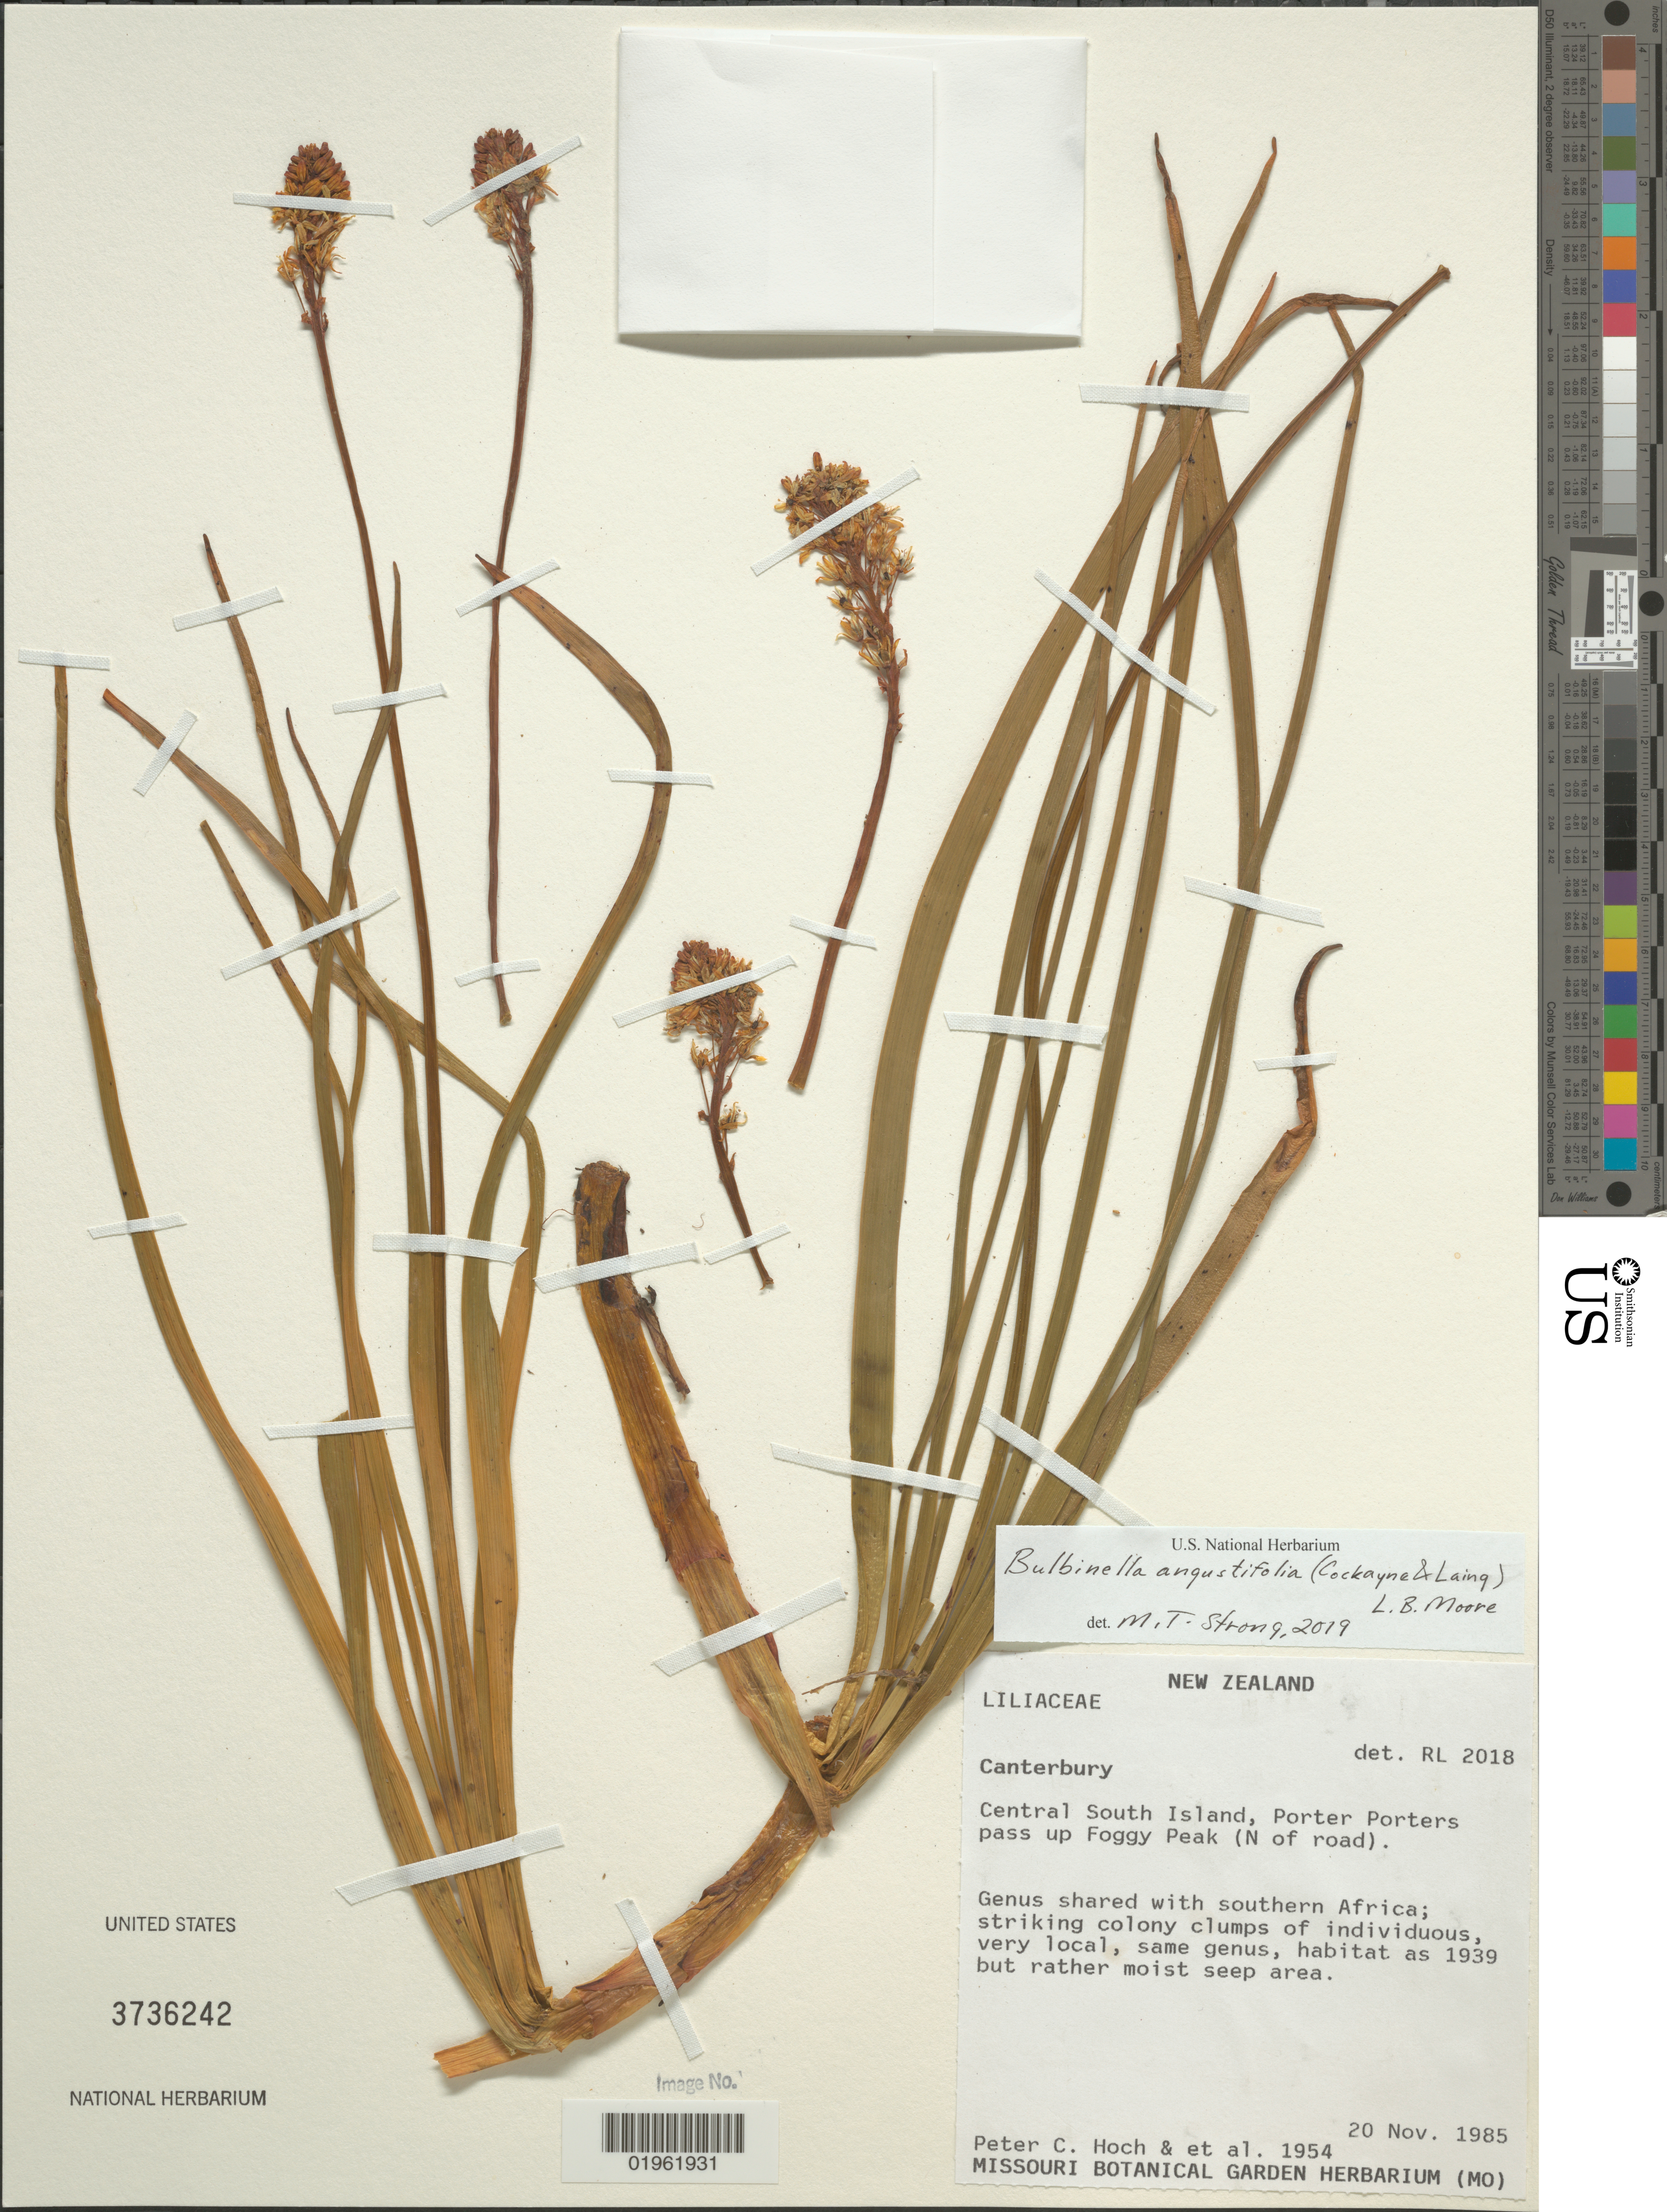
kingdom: Plantae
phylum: Tracheophyta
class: Liliopsida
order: Asparagales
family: Asphodelaceae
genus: Bulbinella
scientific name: Bulbinella angustifolia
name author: (Cockayne & Laing) L.B. Moore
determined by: Strong, M. T., (US), Smithsonian Institution - National Museum of Natural History (UNITED STATES)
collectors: P. C. Hoch & et al.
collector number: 1954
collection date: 1985-11-20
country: New Zealand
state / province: Canterbury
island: South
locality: Central South Island, Porter Porters pass up Foggy Peak (N of road).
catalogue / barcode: US 3736242